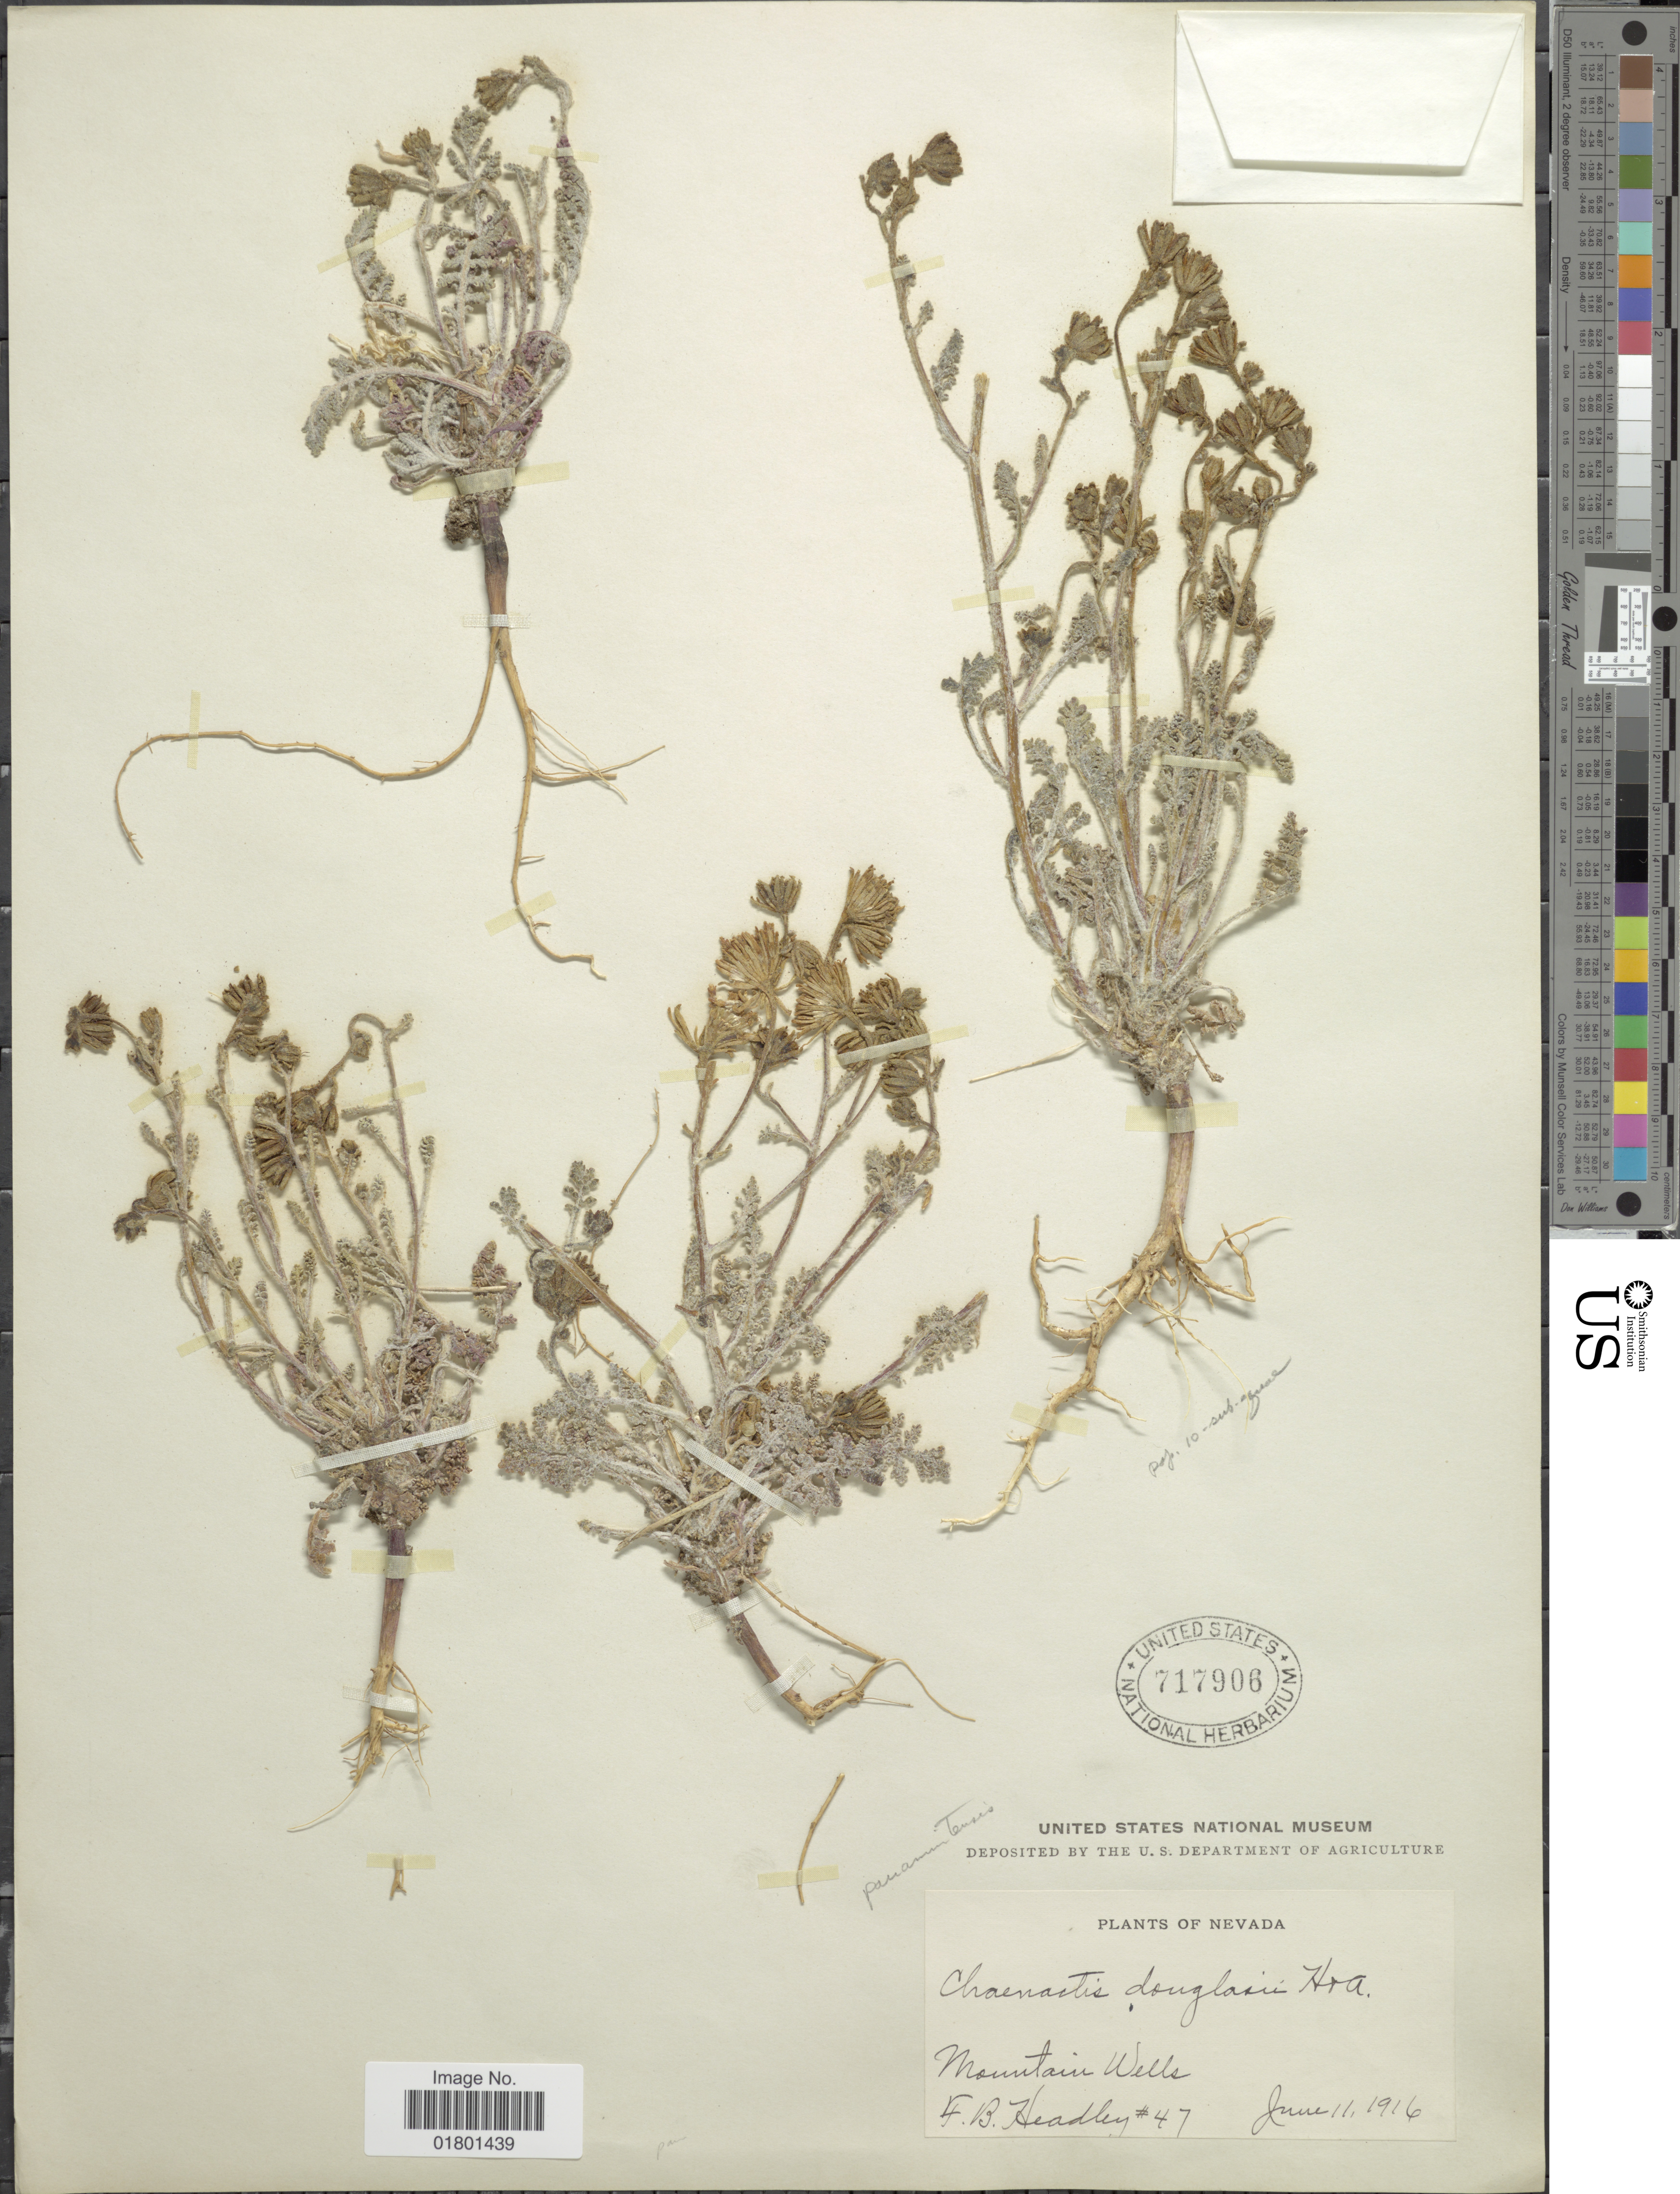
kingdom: Plantae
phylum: Tracheophyta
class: Magnoliopsida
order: Asterales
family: Asteraceae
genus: Chaenactis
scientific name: Chaenactis panamintensis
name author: Stockw.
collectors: F. B. Headley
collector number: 47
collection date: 1916-06-11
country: United States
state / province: Nevada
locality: Mountain Wells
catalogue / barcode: US 717906